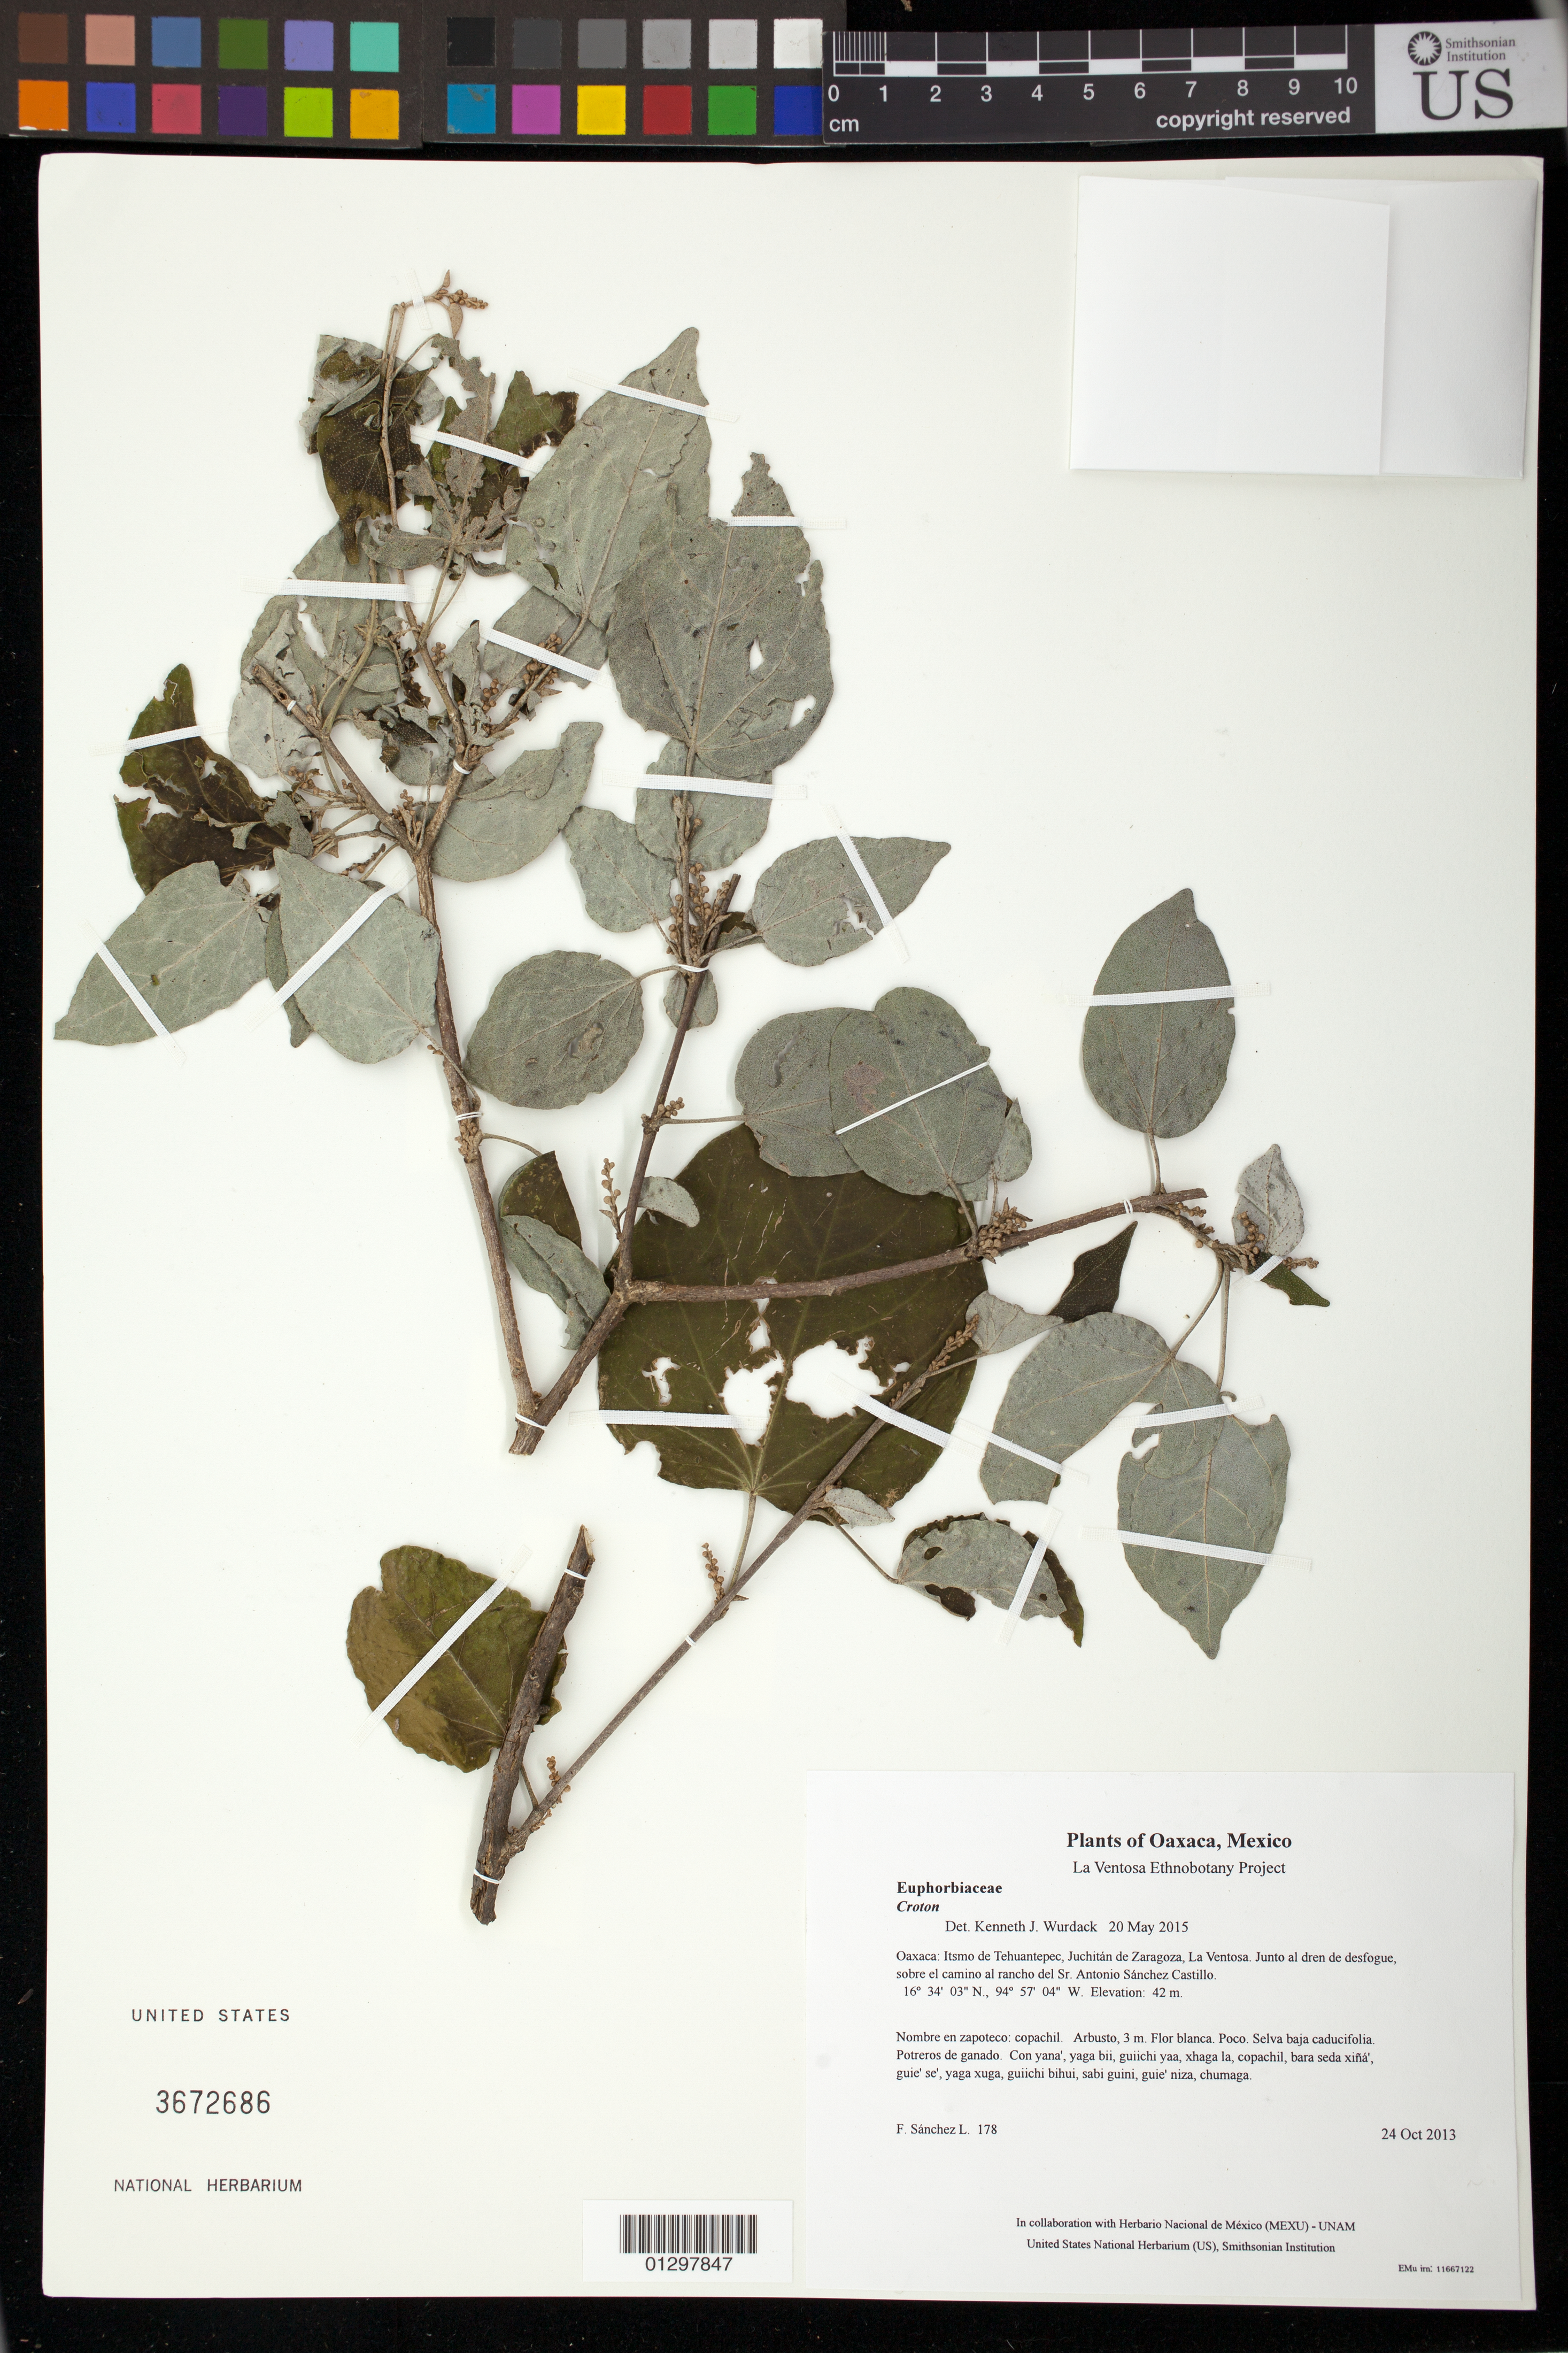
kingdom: Plantae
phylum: Tracheophyta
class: Magnoliopsida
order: Malpighiales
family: Euphorbiaceae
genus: Croton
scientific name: Croton pseudoniveus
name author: Lundell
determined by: Berry, P. E.; Van Ee, B. W.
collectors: F. Sánchez L.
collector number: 178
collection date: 2013-10-24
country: Mexico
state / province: Oaxaca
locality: Itsmo de Tehuantepec, Juchitán de Zaragoza, La Ventosa. Junto al dren de desfogue, sobre el camino al rancho del Sr. Antonio Sánchez Castillo.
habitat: Selva baja caducifolia. Potreros de ganado.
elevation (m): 42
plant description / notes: JEBOT, MEXU, SERO, US; Yaga. 3 m. Guie' naquichi'. Caadxi.; copachil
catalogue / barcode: US 3672686